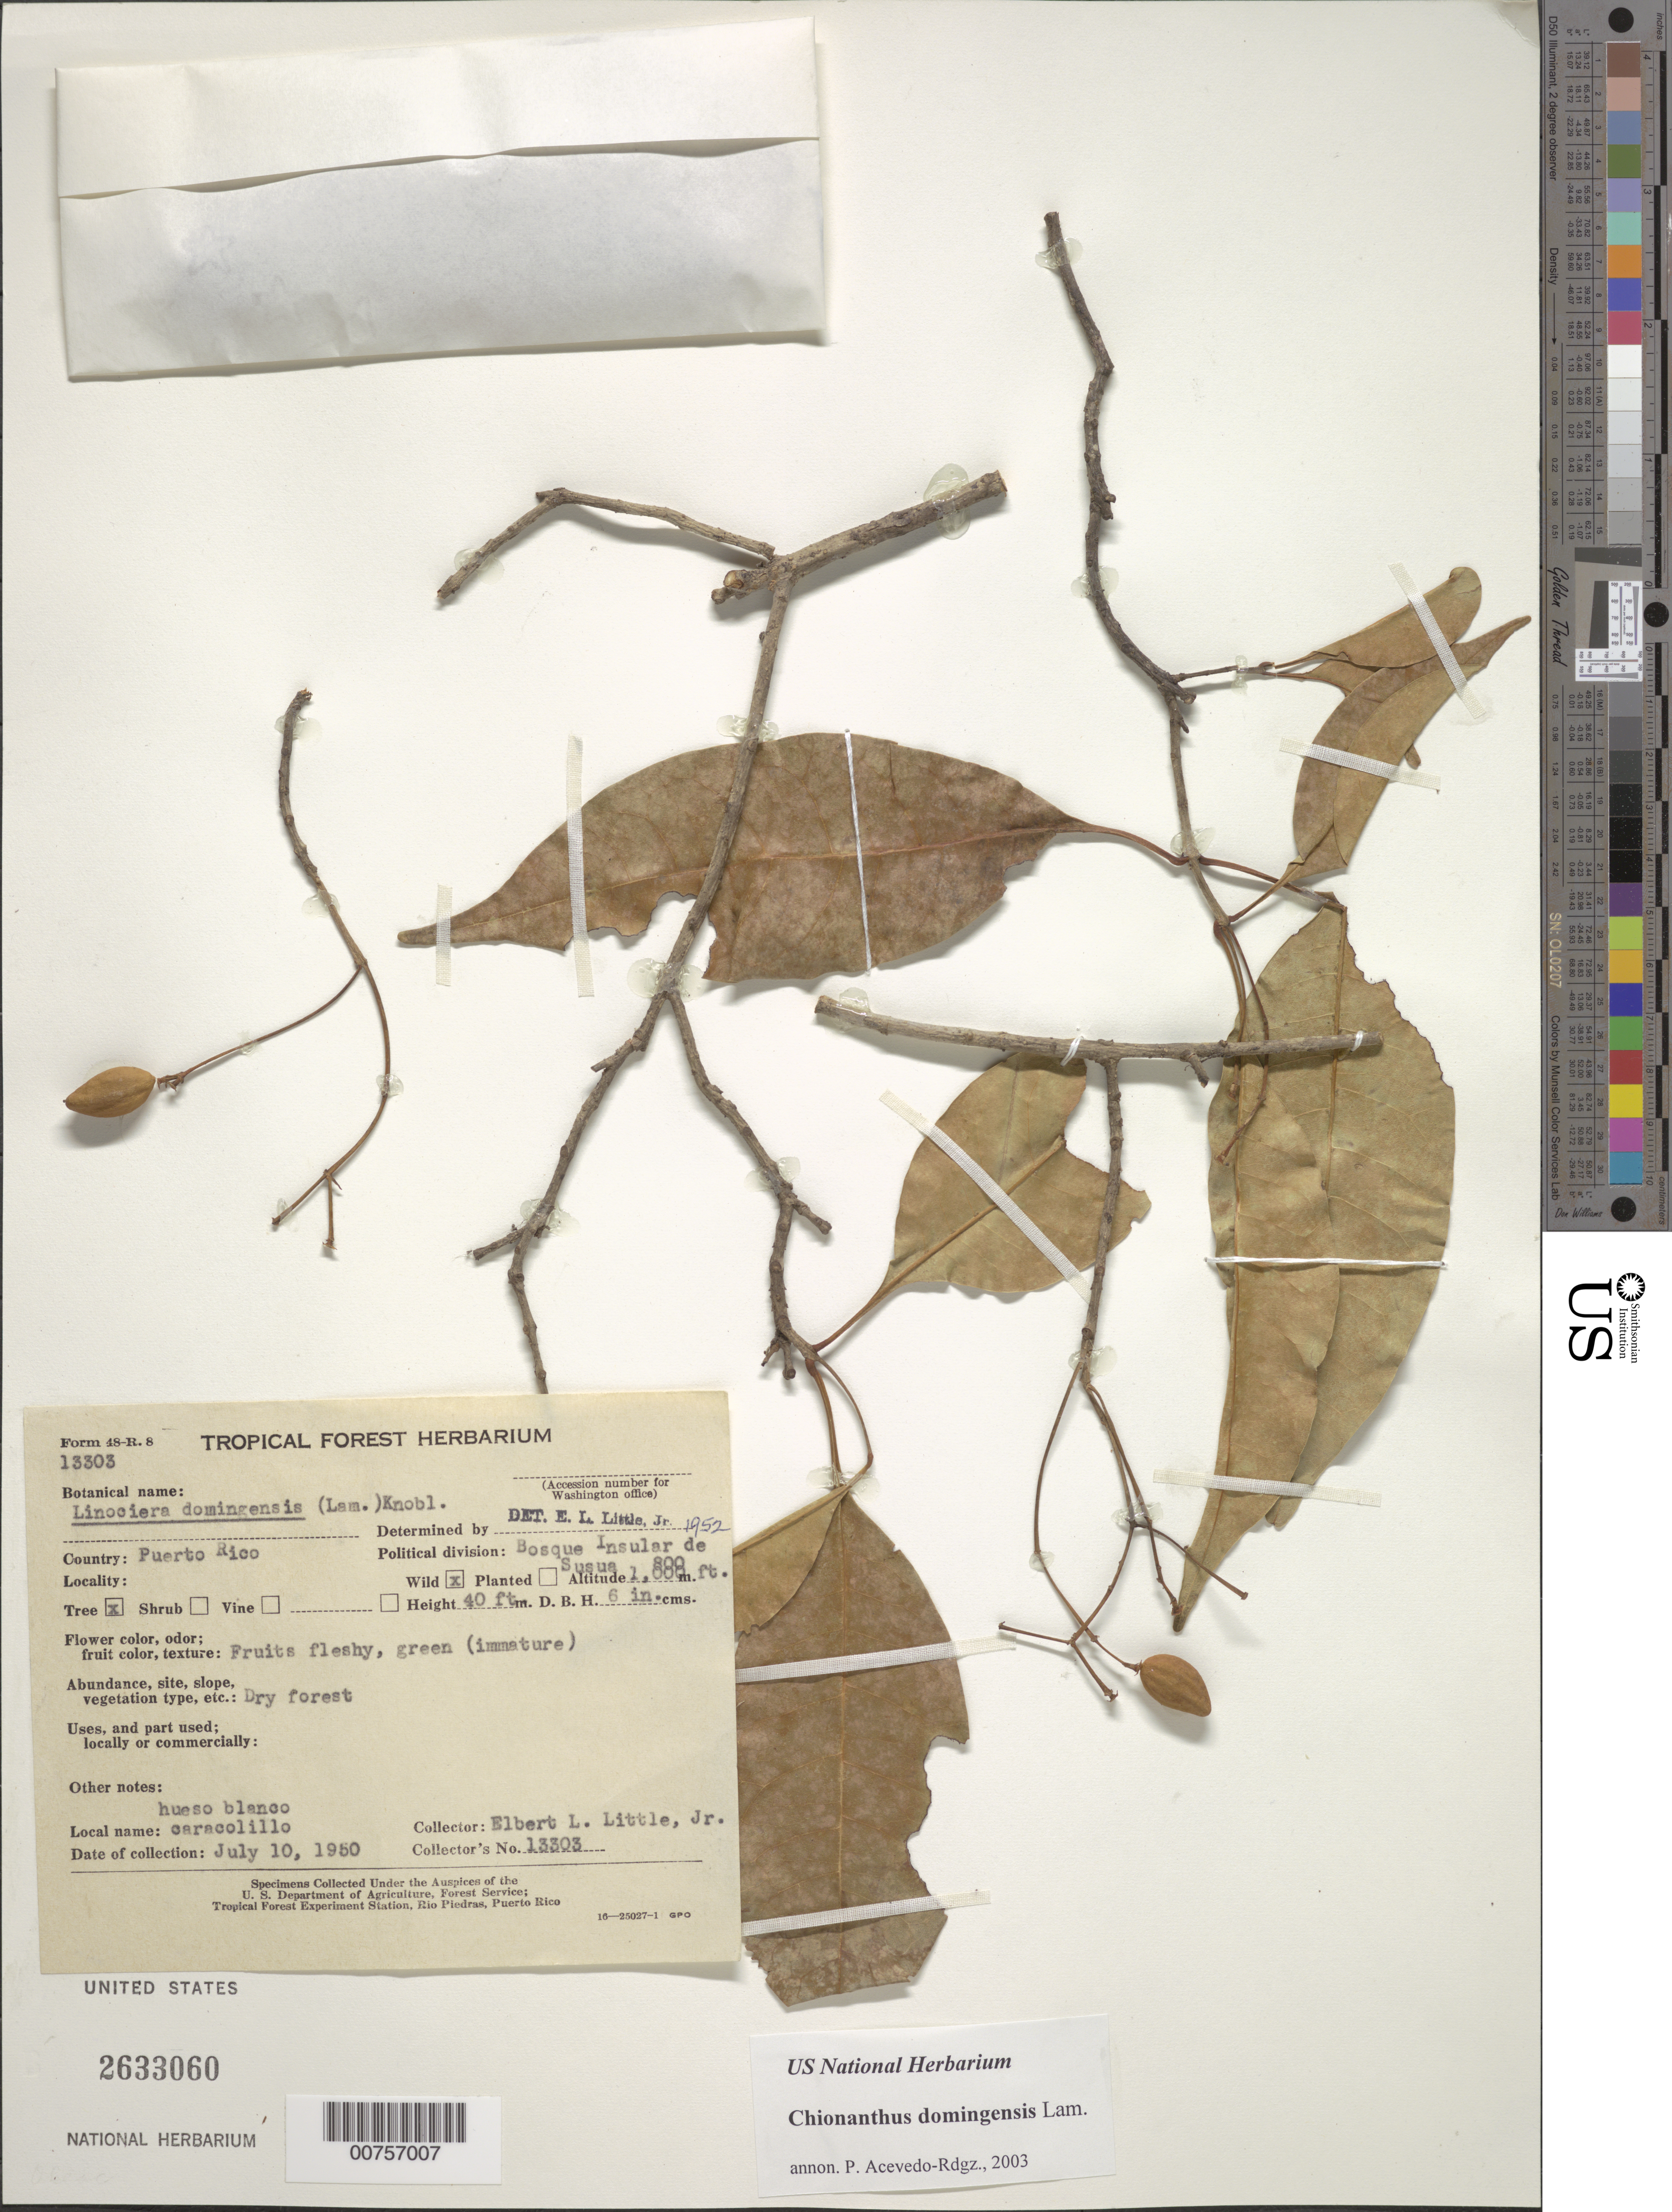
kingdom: Plantae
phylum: Tracheophyta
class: Magnoliopsida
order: Lamiales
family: Oleaceae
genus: Chionanthus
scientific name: Chionanthus domingensis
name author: Lam.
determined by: Acevedo-Rodríguez, P., (BOT), Smithsonian Institution - National Museum of Natural History (UNITED STATES)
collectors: E. L. Little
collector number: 13303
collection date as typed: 10 Jul 1950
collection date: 1950-07-10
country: Puerto Rico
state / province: Sabana Grande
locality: Bosque Insular de Susúa.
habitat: Dry forest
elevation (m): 244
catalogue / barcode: US 2633060